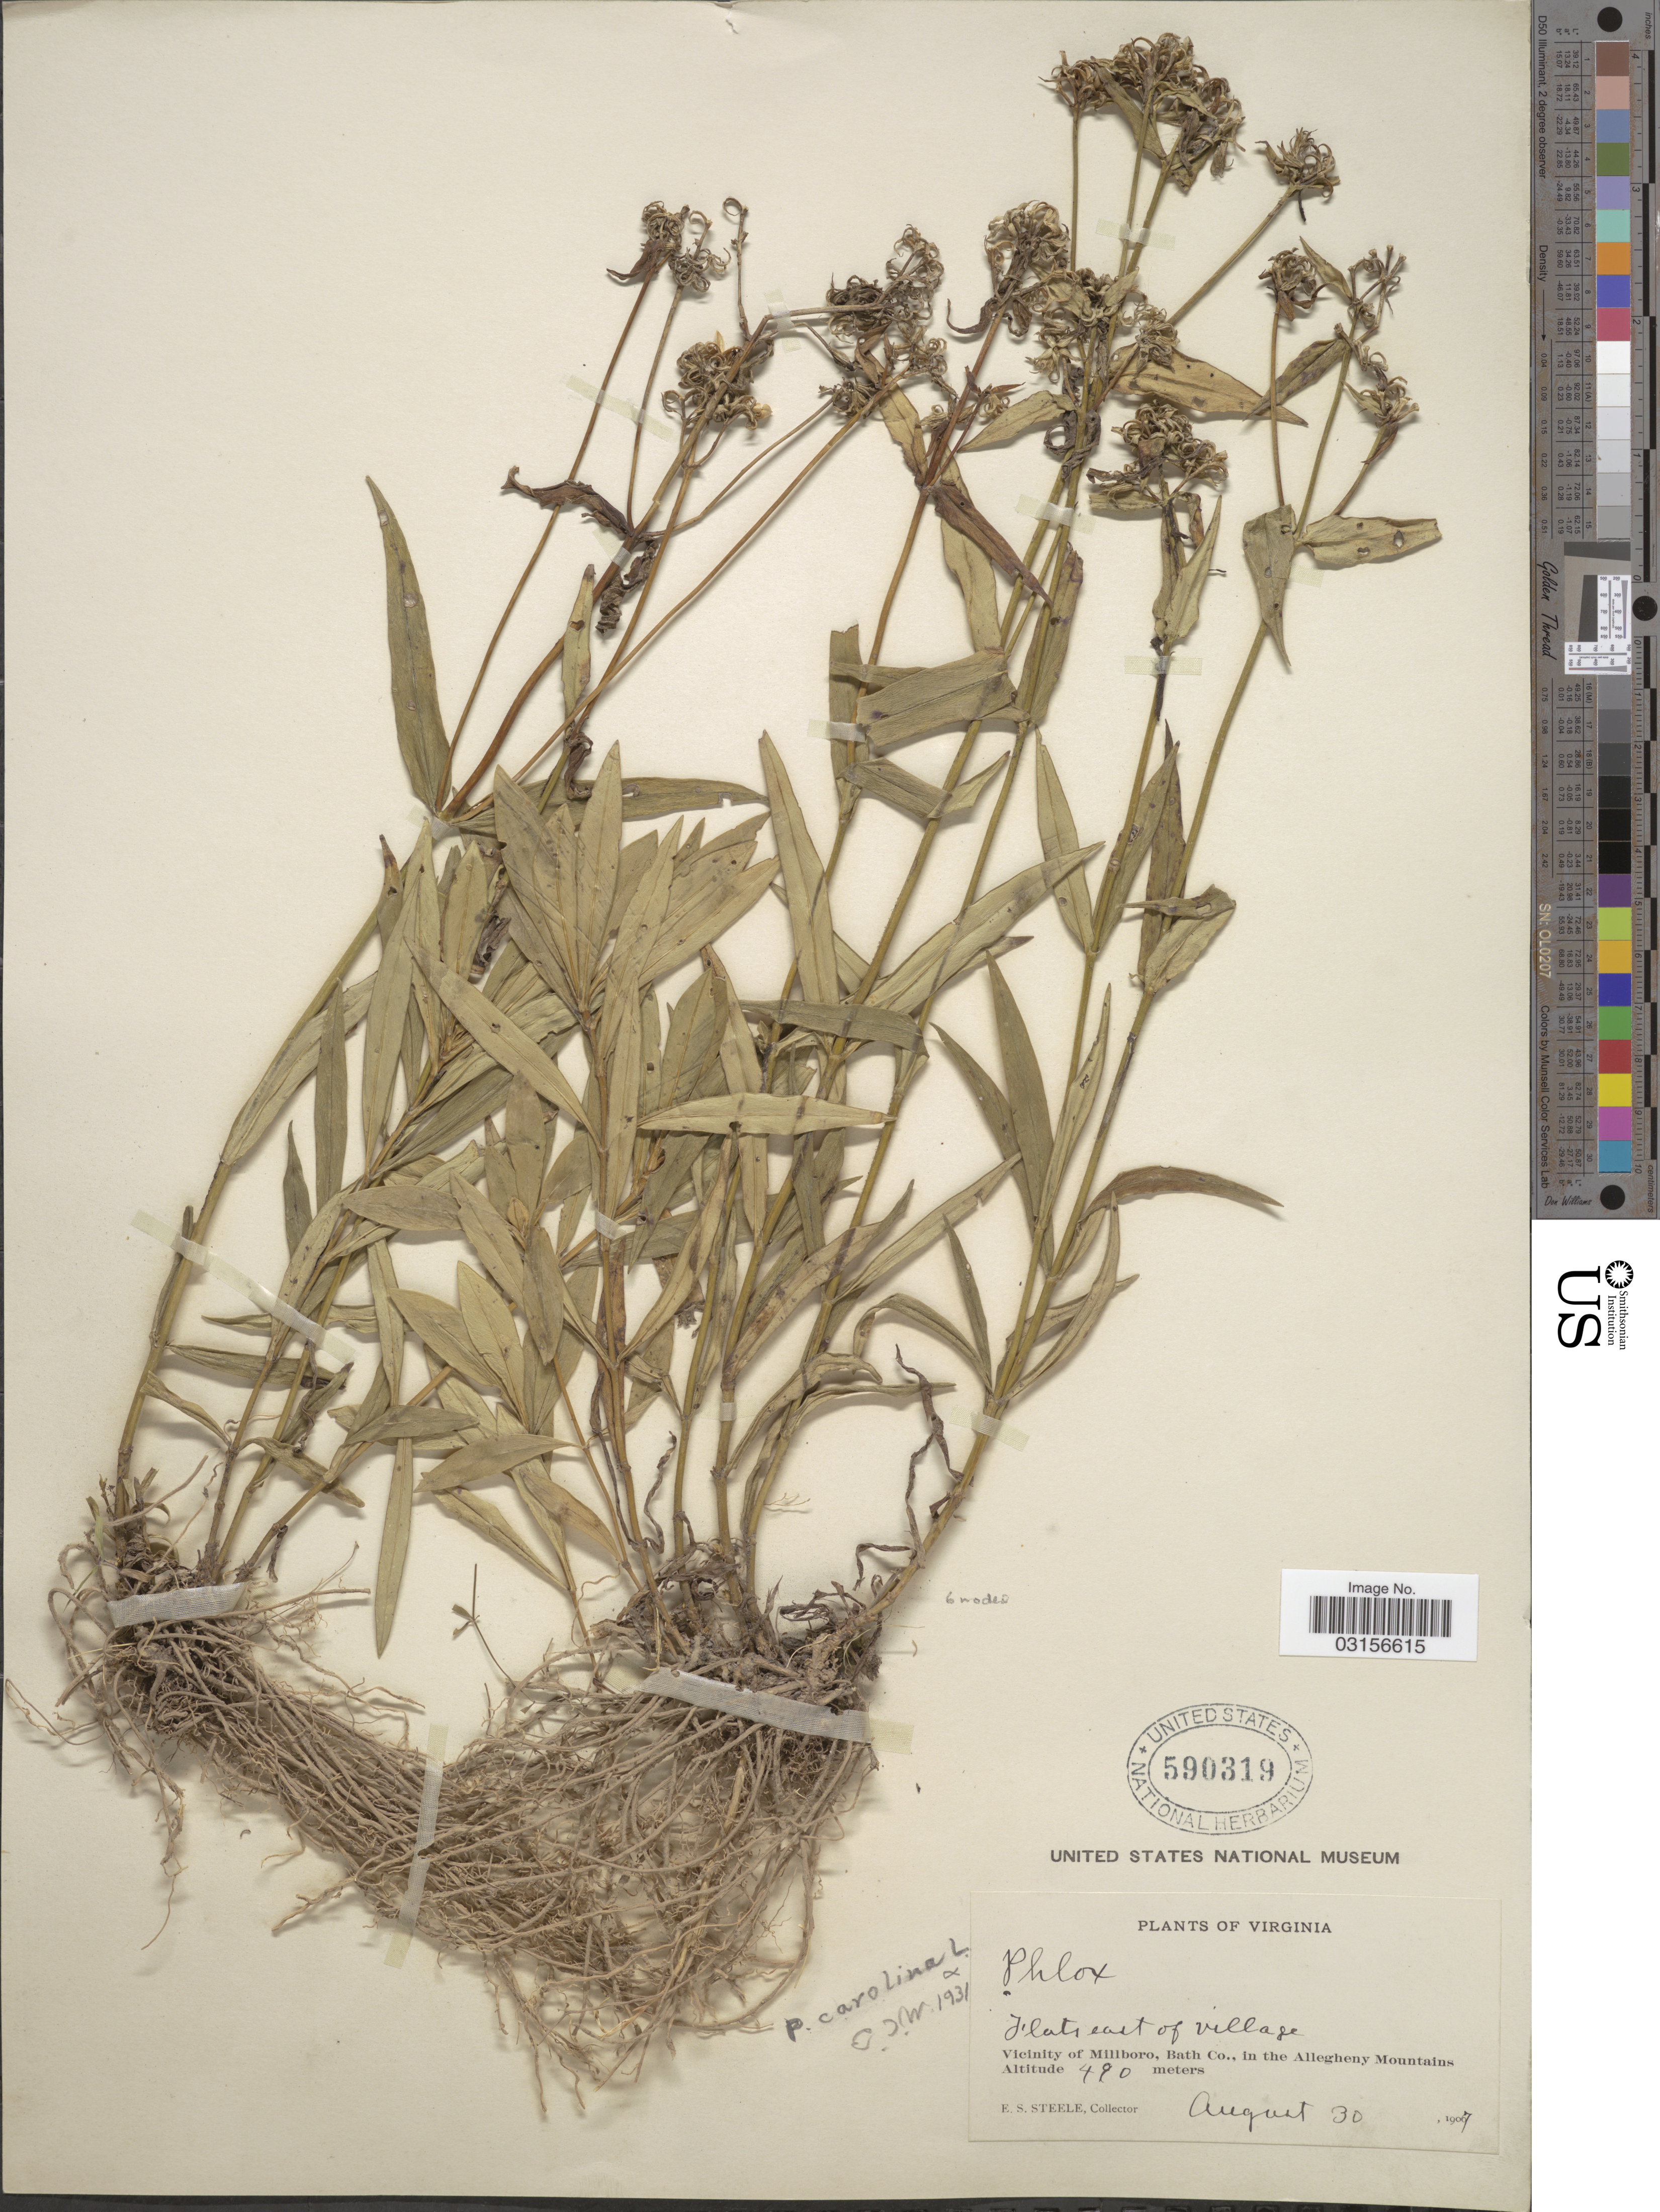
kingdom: Plantae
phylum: Tracheophyta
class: Magnoliopsida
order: Ericales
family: Polemoniaceae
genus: Phlox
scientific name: Phlox carolina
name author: L.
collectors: E. Steele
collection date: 1907-08-30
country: United States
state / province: Virginia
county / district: Bath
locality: Flats east of village. Vicinity of Millboro, Bath Co., in the Allegheny Mountains.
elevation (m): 490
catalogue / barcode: US 590319